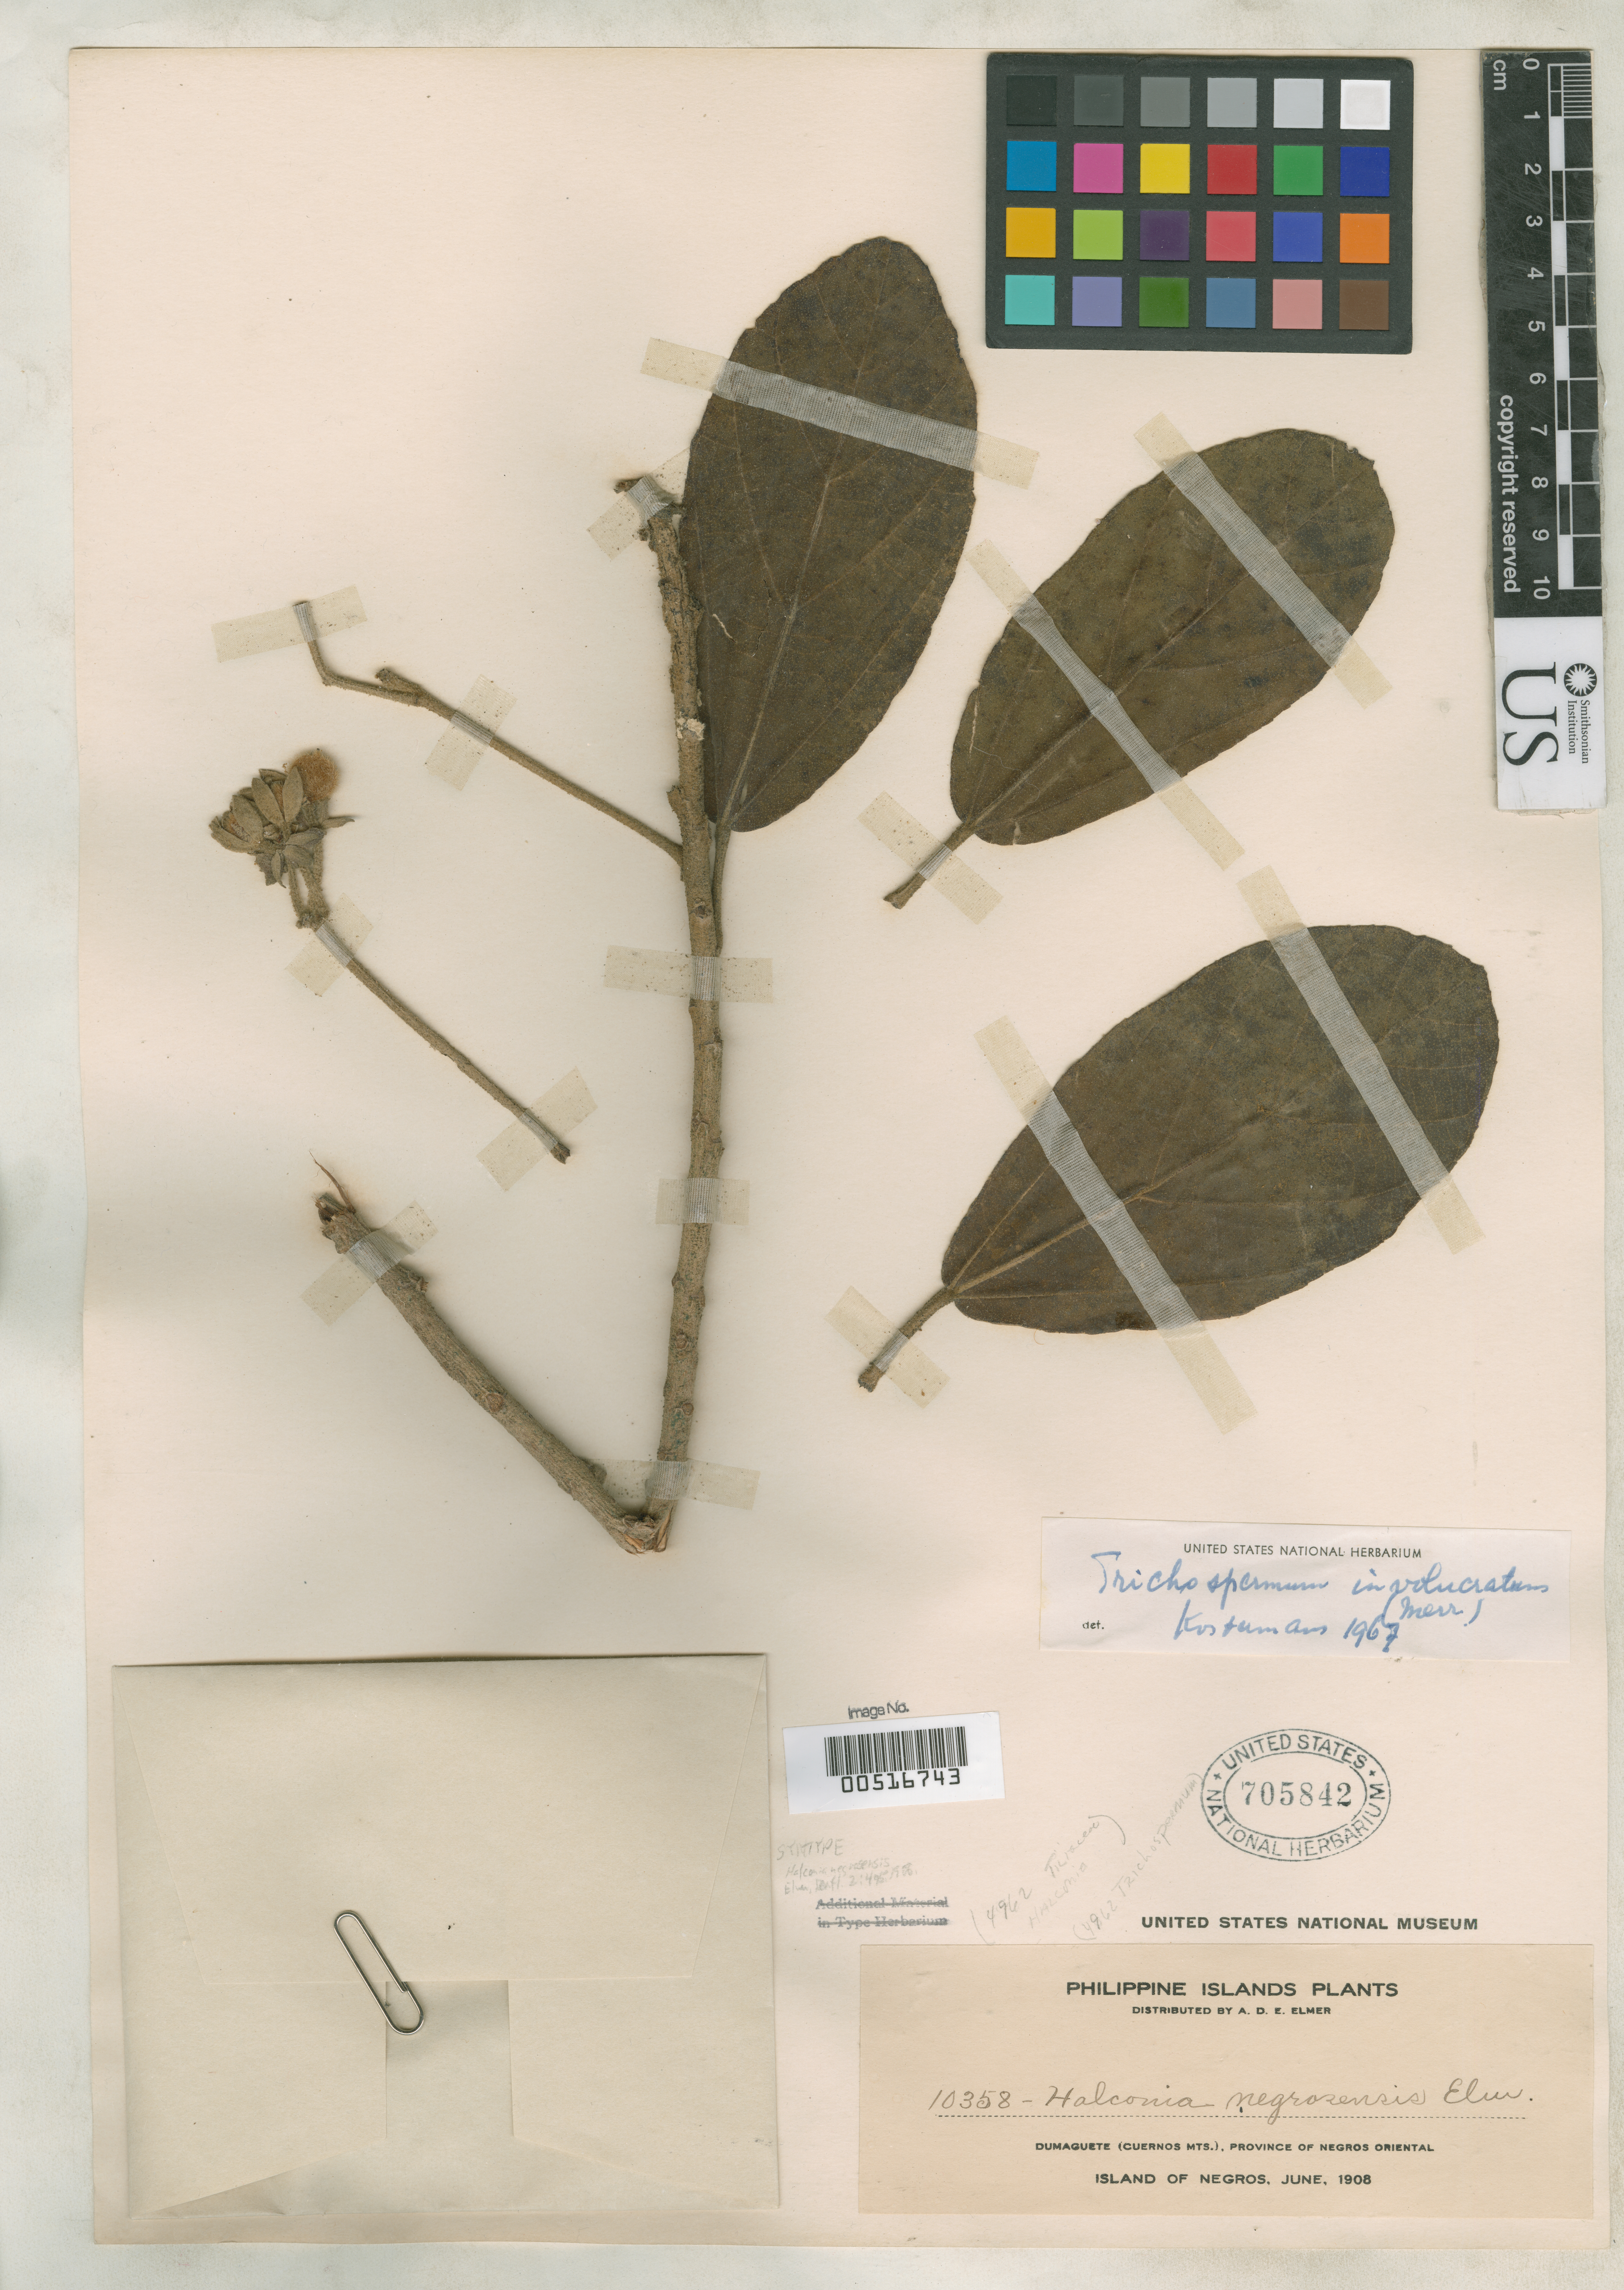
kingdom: Plantae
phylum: Tracheophyta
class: Magnoliopsida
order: Malvales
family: Malvaceae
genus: Halconia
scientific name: Halconia negrosensis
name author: Elmer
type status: Isosyntype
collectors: A. D. E. Elmer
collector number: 10358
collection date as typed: Jun 1908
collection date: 1908-06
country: Philippines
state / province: Central Visayas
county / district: Negros Oriental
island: Negros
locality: Dumaguete, Cuernos Mts.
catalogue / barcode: US 705842